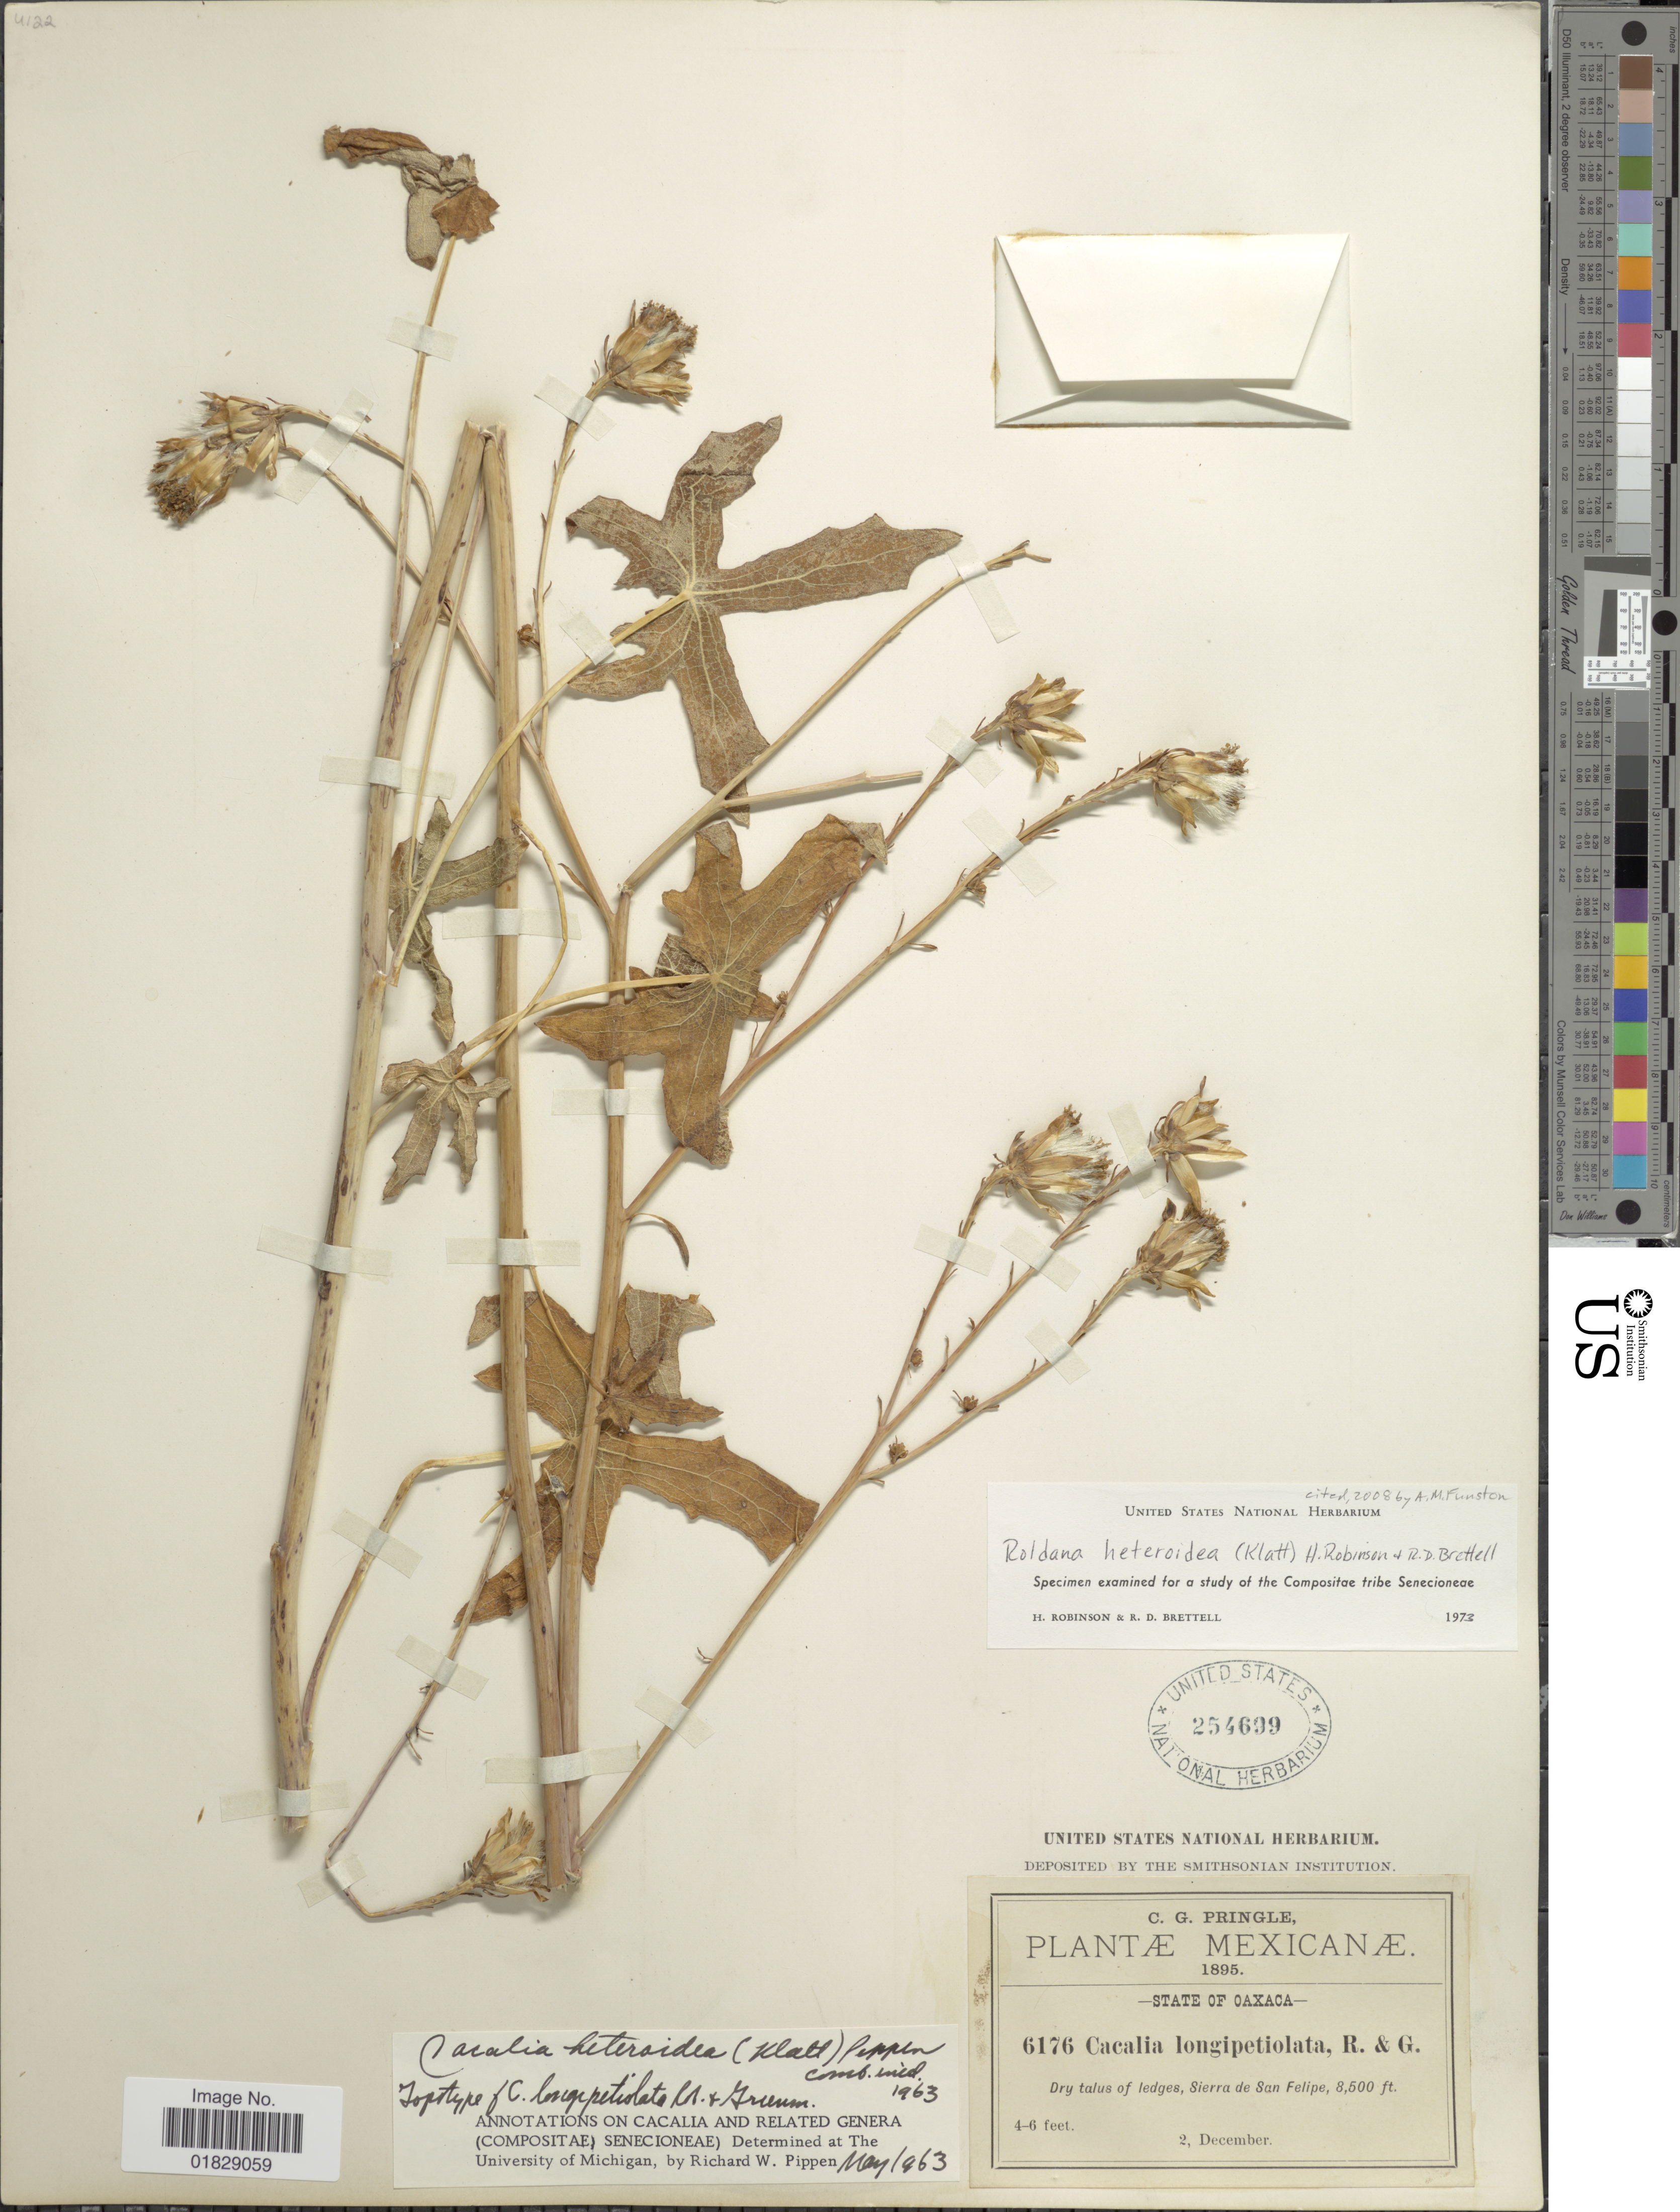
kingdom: Plantae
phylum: Tracheophyta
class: Magnoliopsida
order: Asterales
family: Asteraceae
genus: Roldana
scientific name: Roldana heteroidea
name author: (Klatt) H. Rob. & Brettell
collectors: C. G. Pringle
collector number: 6176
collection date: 1895-12-02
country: Mexico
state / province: Oaxaca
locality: State of Oaxaca. Dry talus of ledges, Sierra de San Felipe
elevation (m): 2591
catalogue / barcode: US 254699